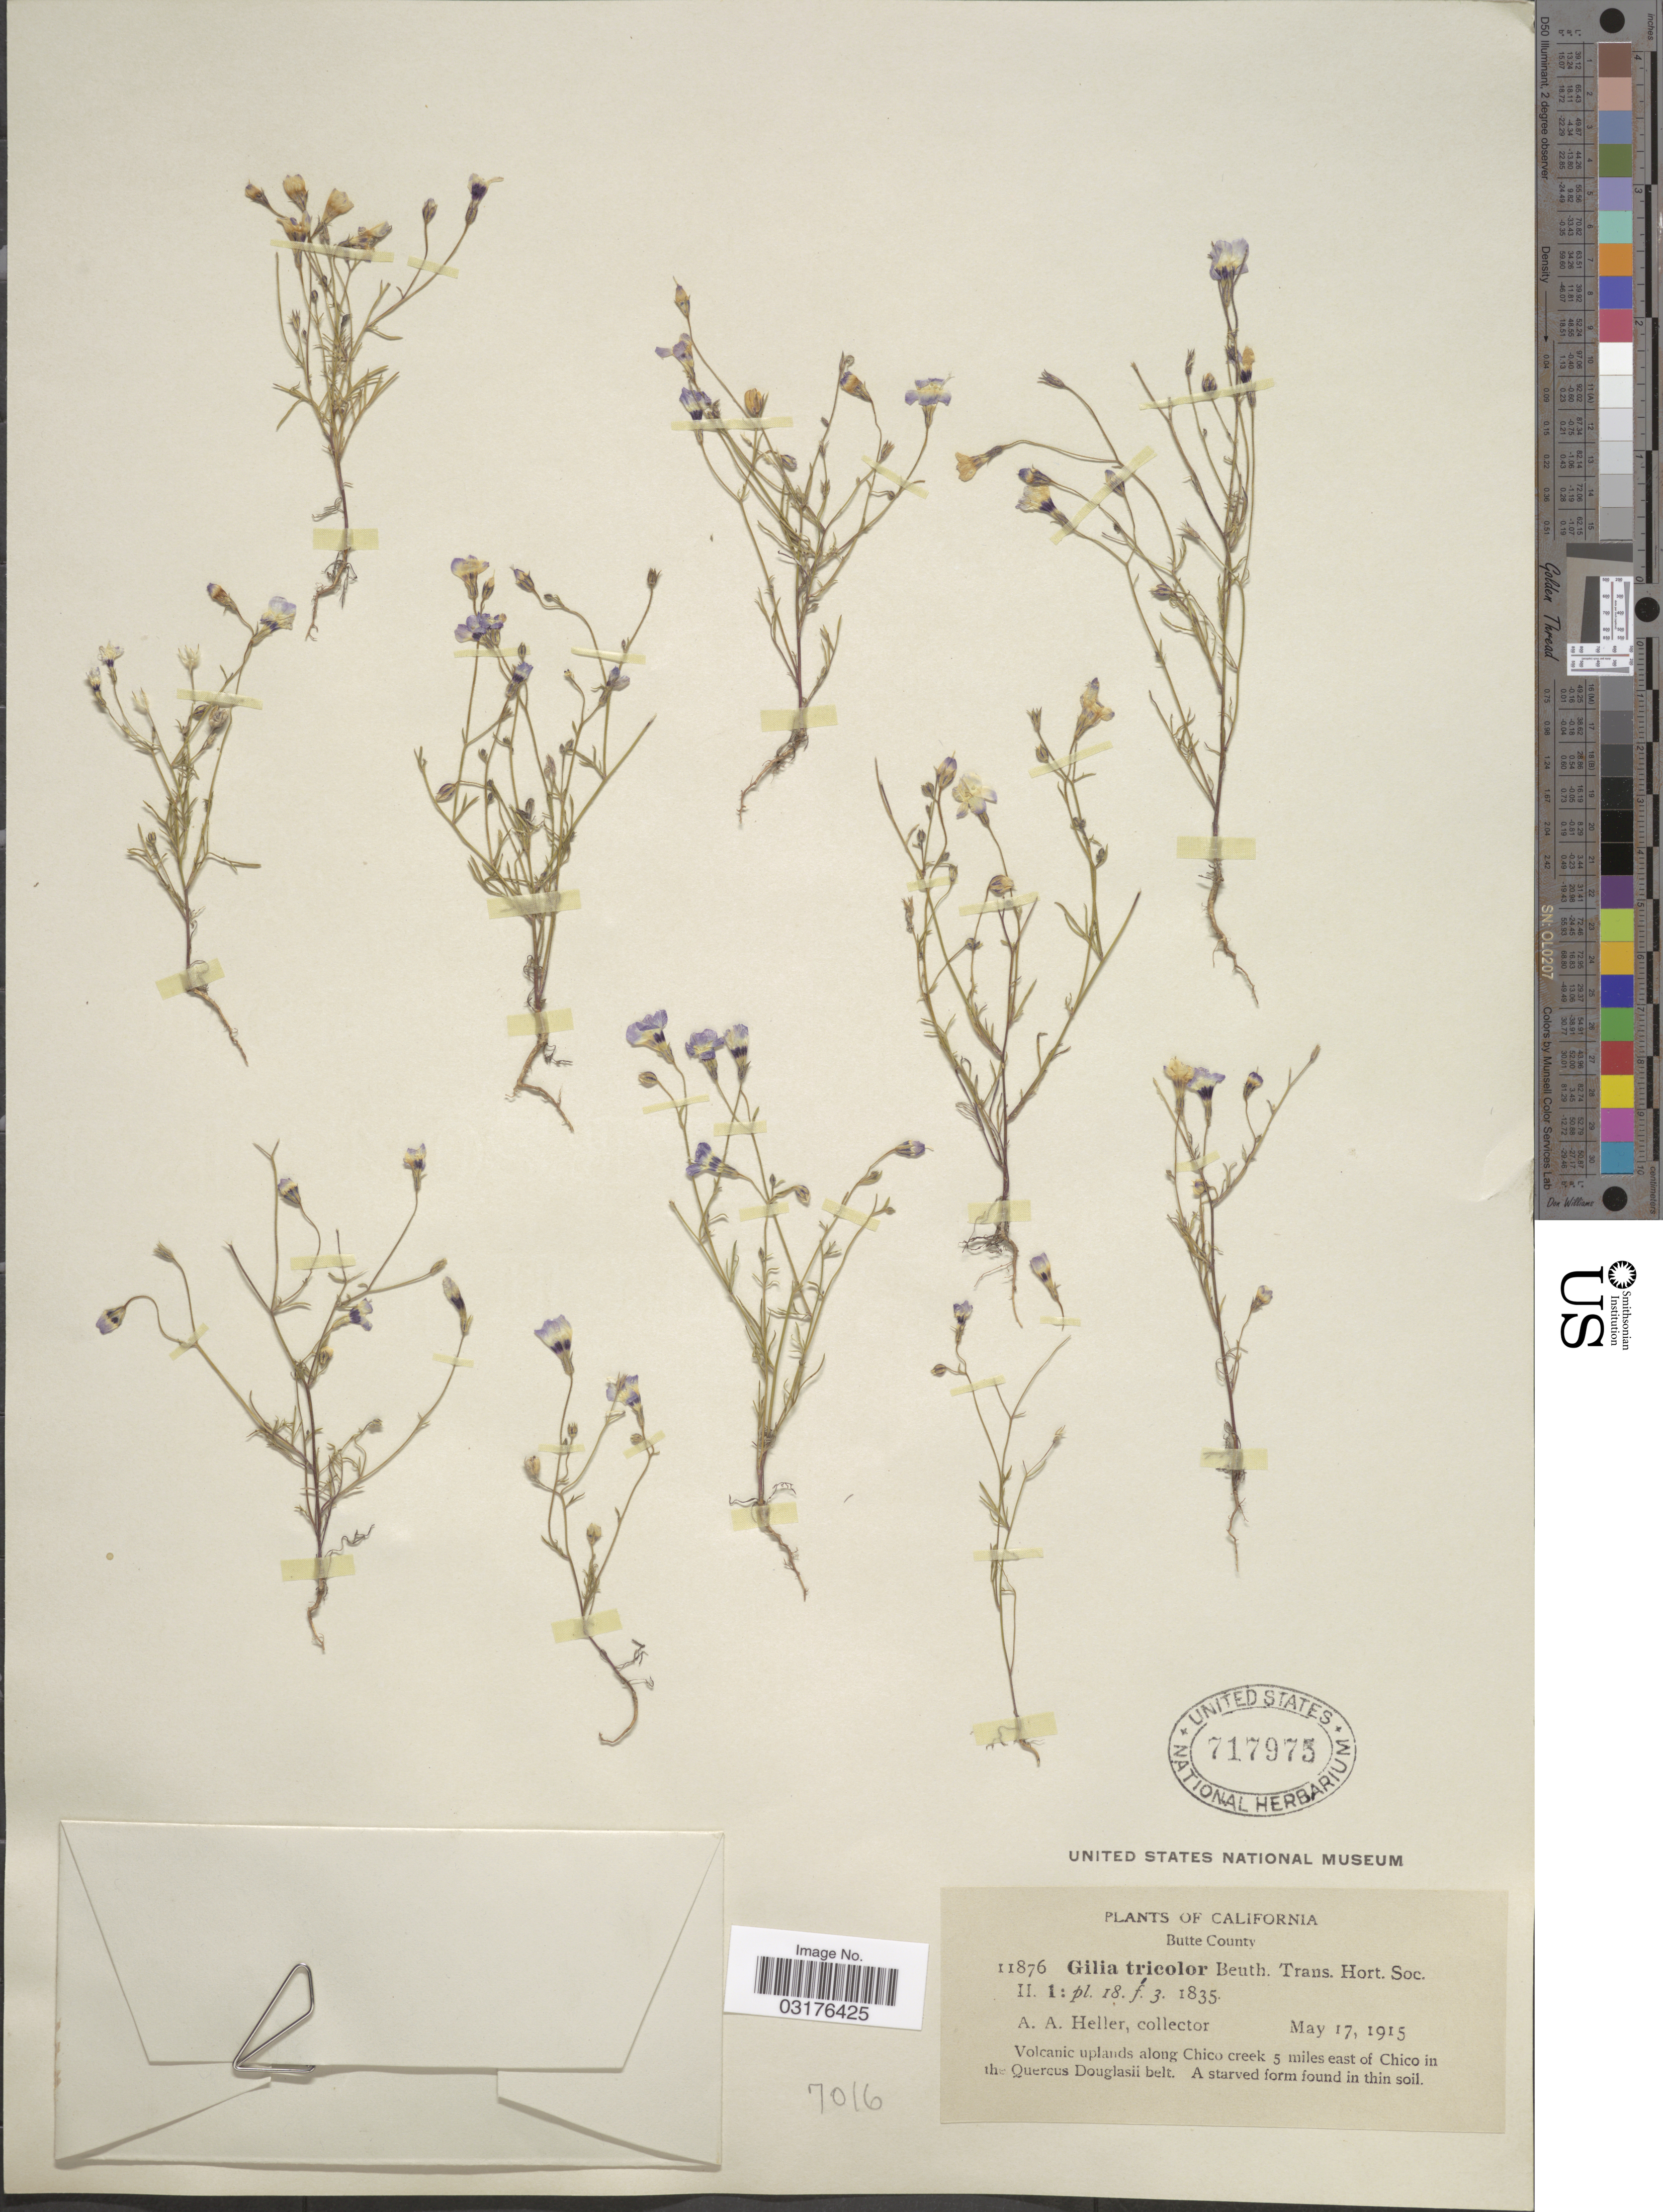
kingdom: Plantae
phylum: Tracheophyta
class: Magnoliopsida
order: Ericales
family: Polemoniaceae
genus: Gilia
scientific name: Gilia tricolor subsp. diffusa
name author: (Congdon) H. Mason & A.D. Grant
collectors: A. A. Heller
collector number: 11876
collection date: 1915-05-17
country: United States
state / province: California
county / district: Butte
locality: Butte County, Volcanic uplands along Chico creek 5 miles east of Chico in the Quercus Douglasii belt.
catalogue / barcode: US 717975